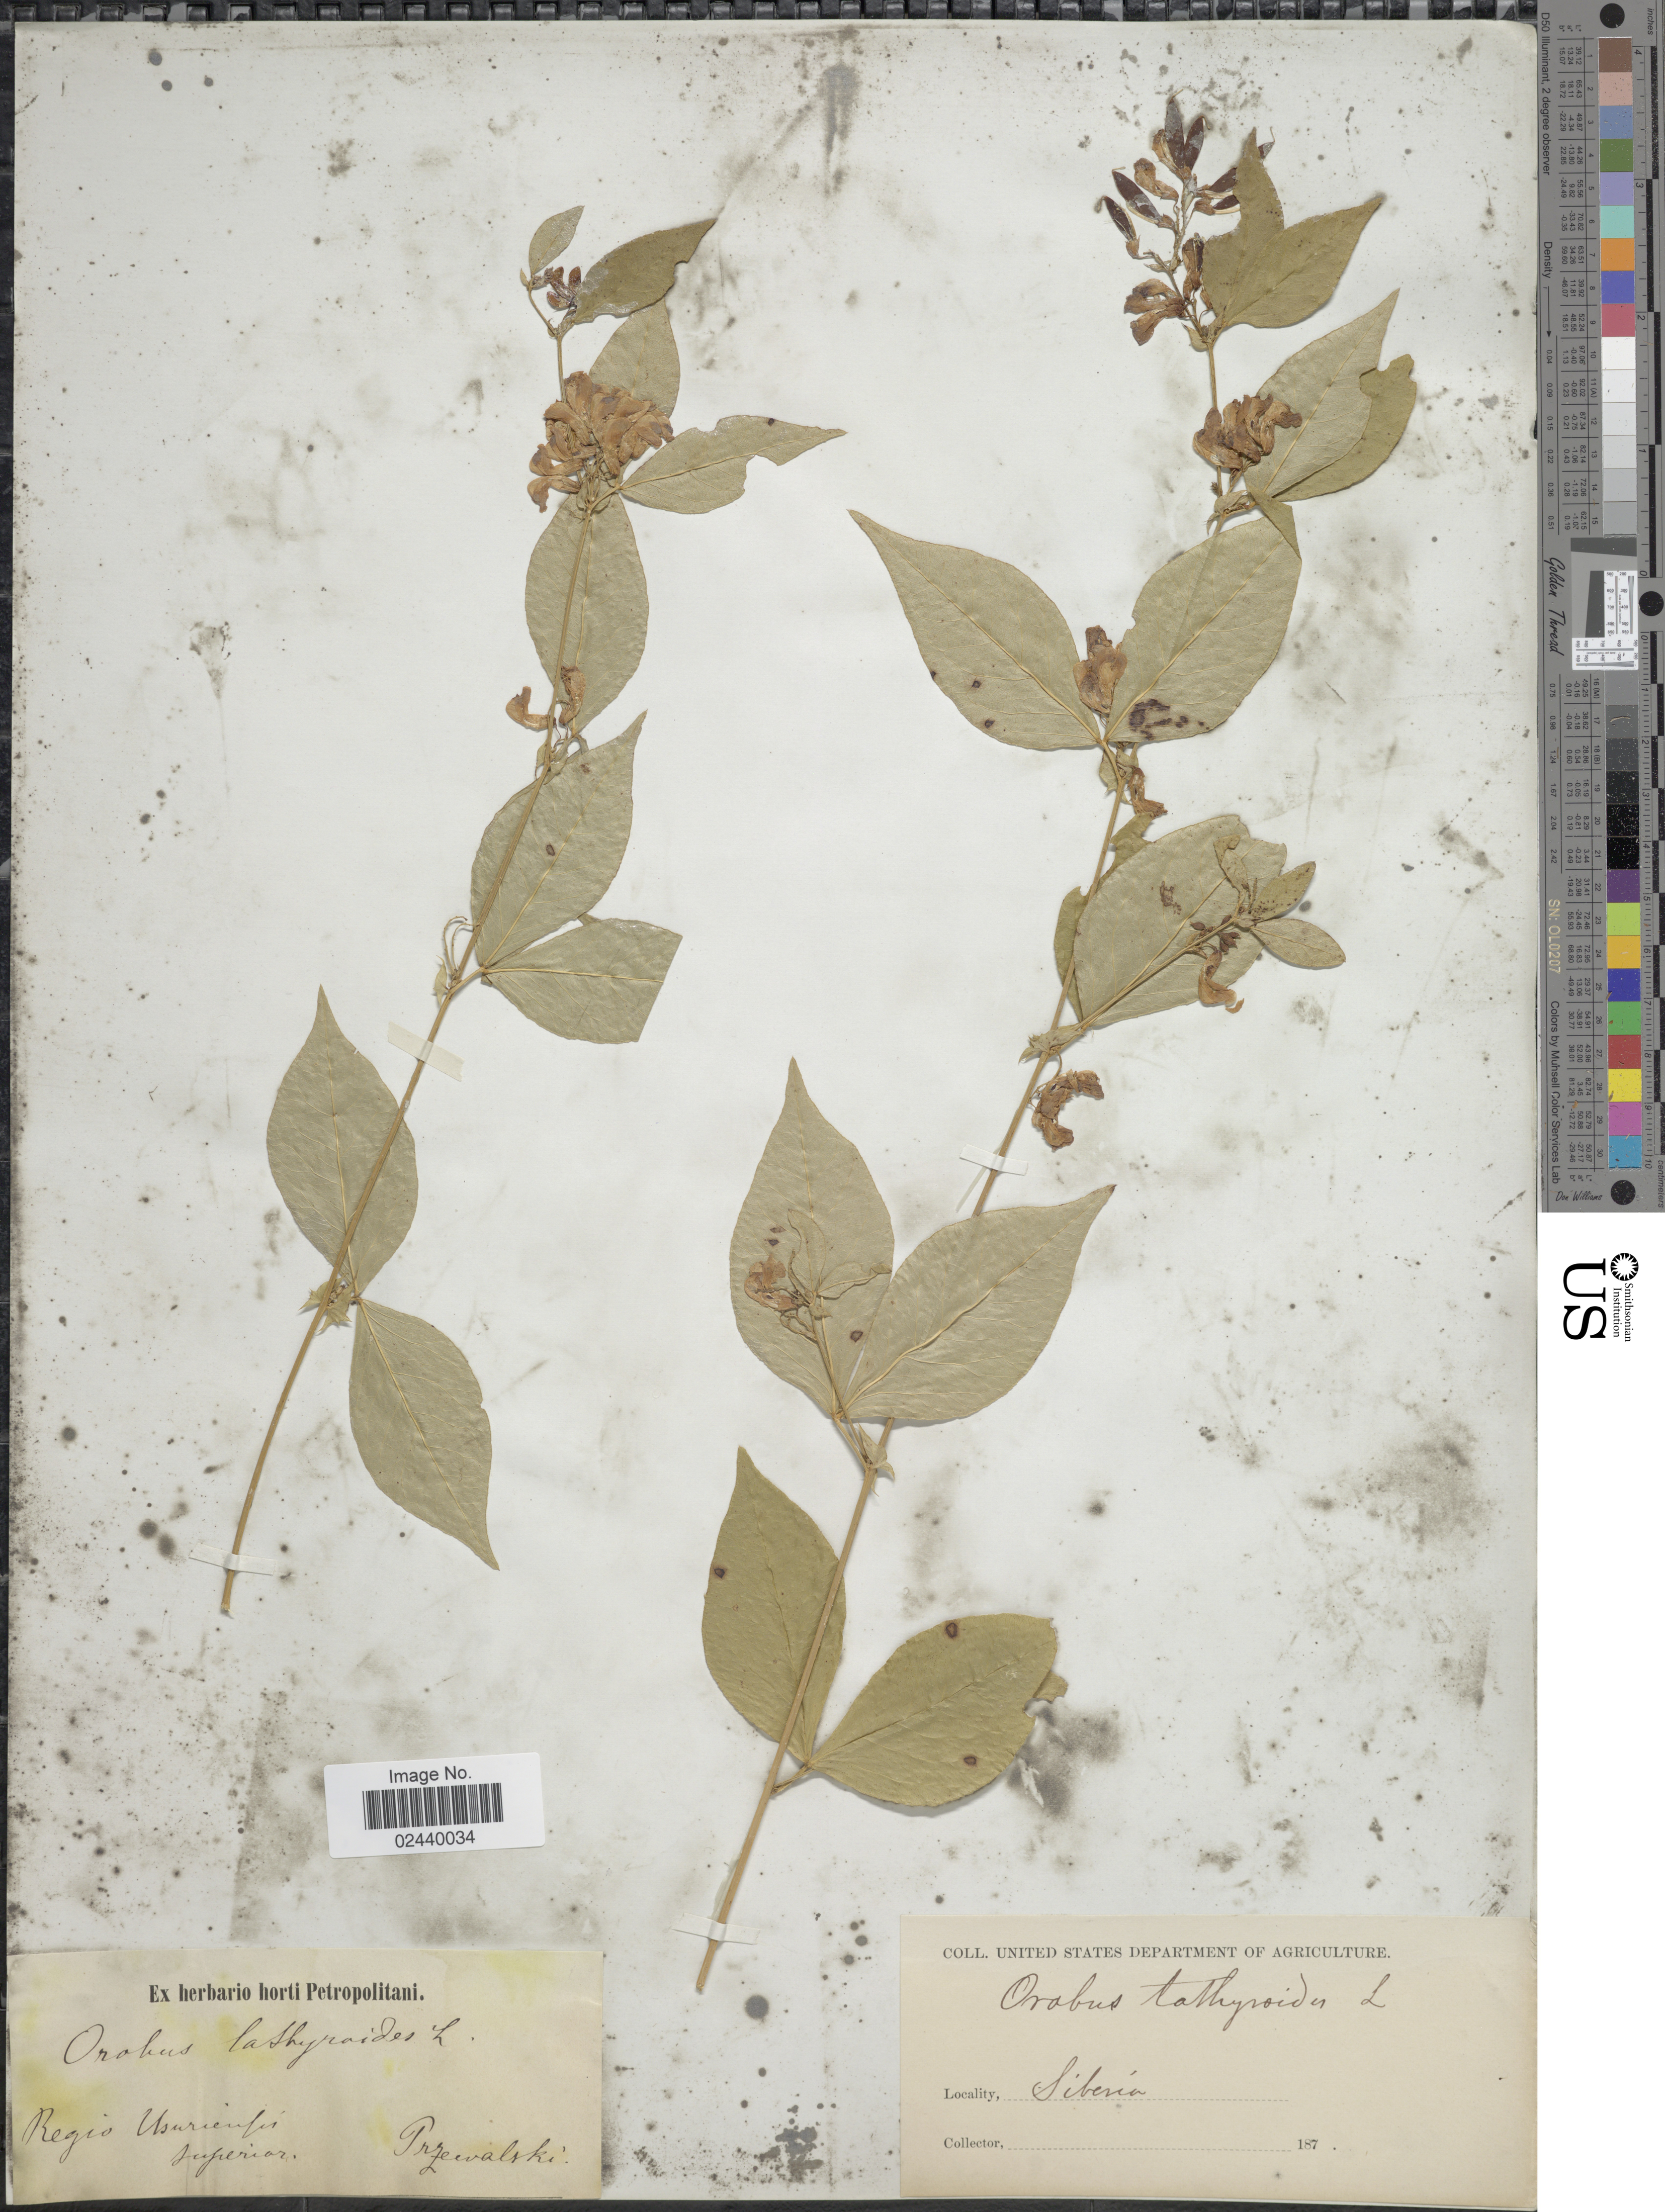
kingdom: Plantae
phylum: Tracheophyta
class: Magnoliopsida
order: Fabales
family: Fabaceae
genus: Vicia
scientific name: Vicia unijuga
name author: A. Braun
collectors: Przewalski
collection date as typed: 187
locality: Regio Usuriensis Superior, Siberia